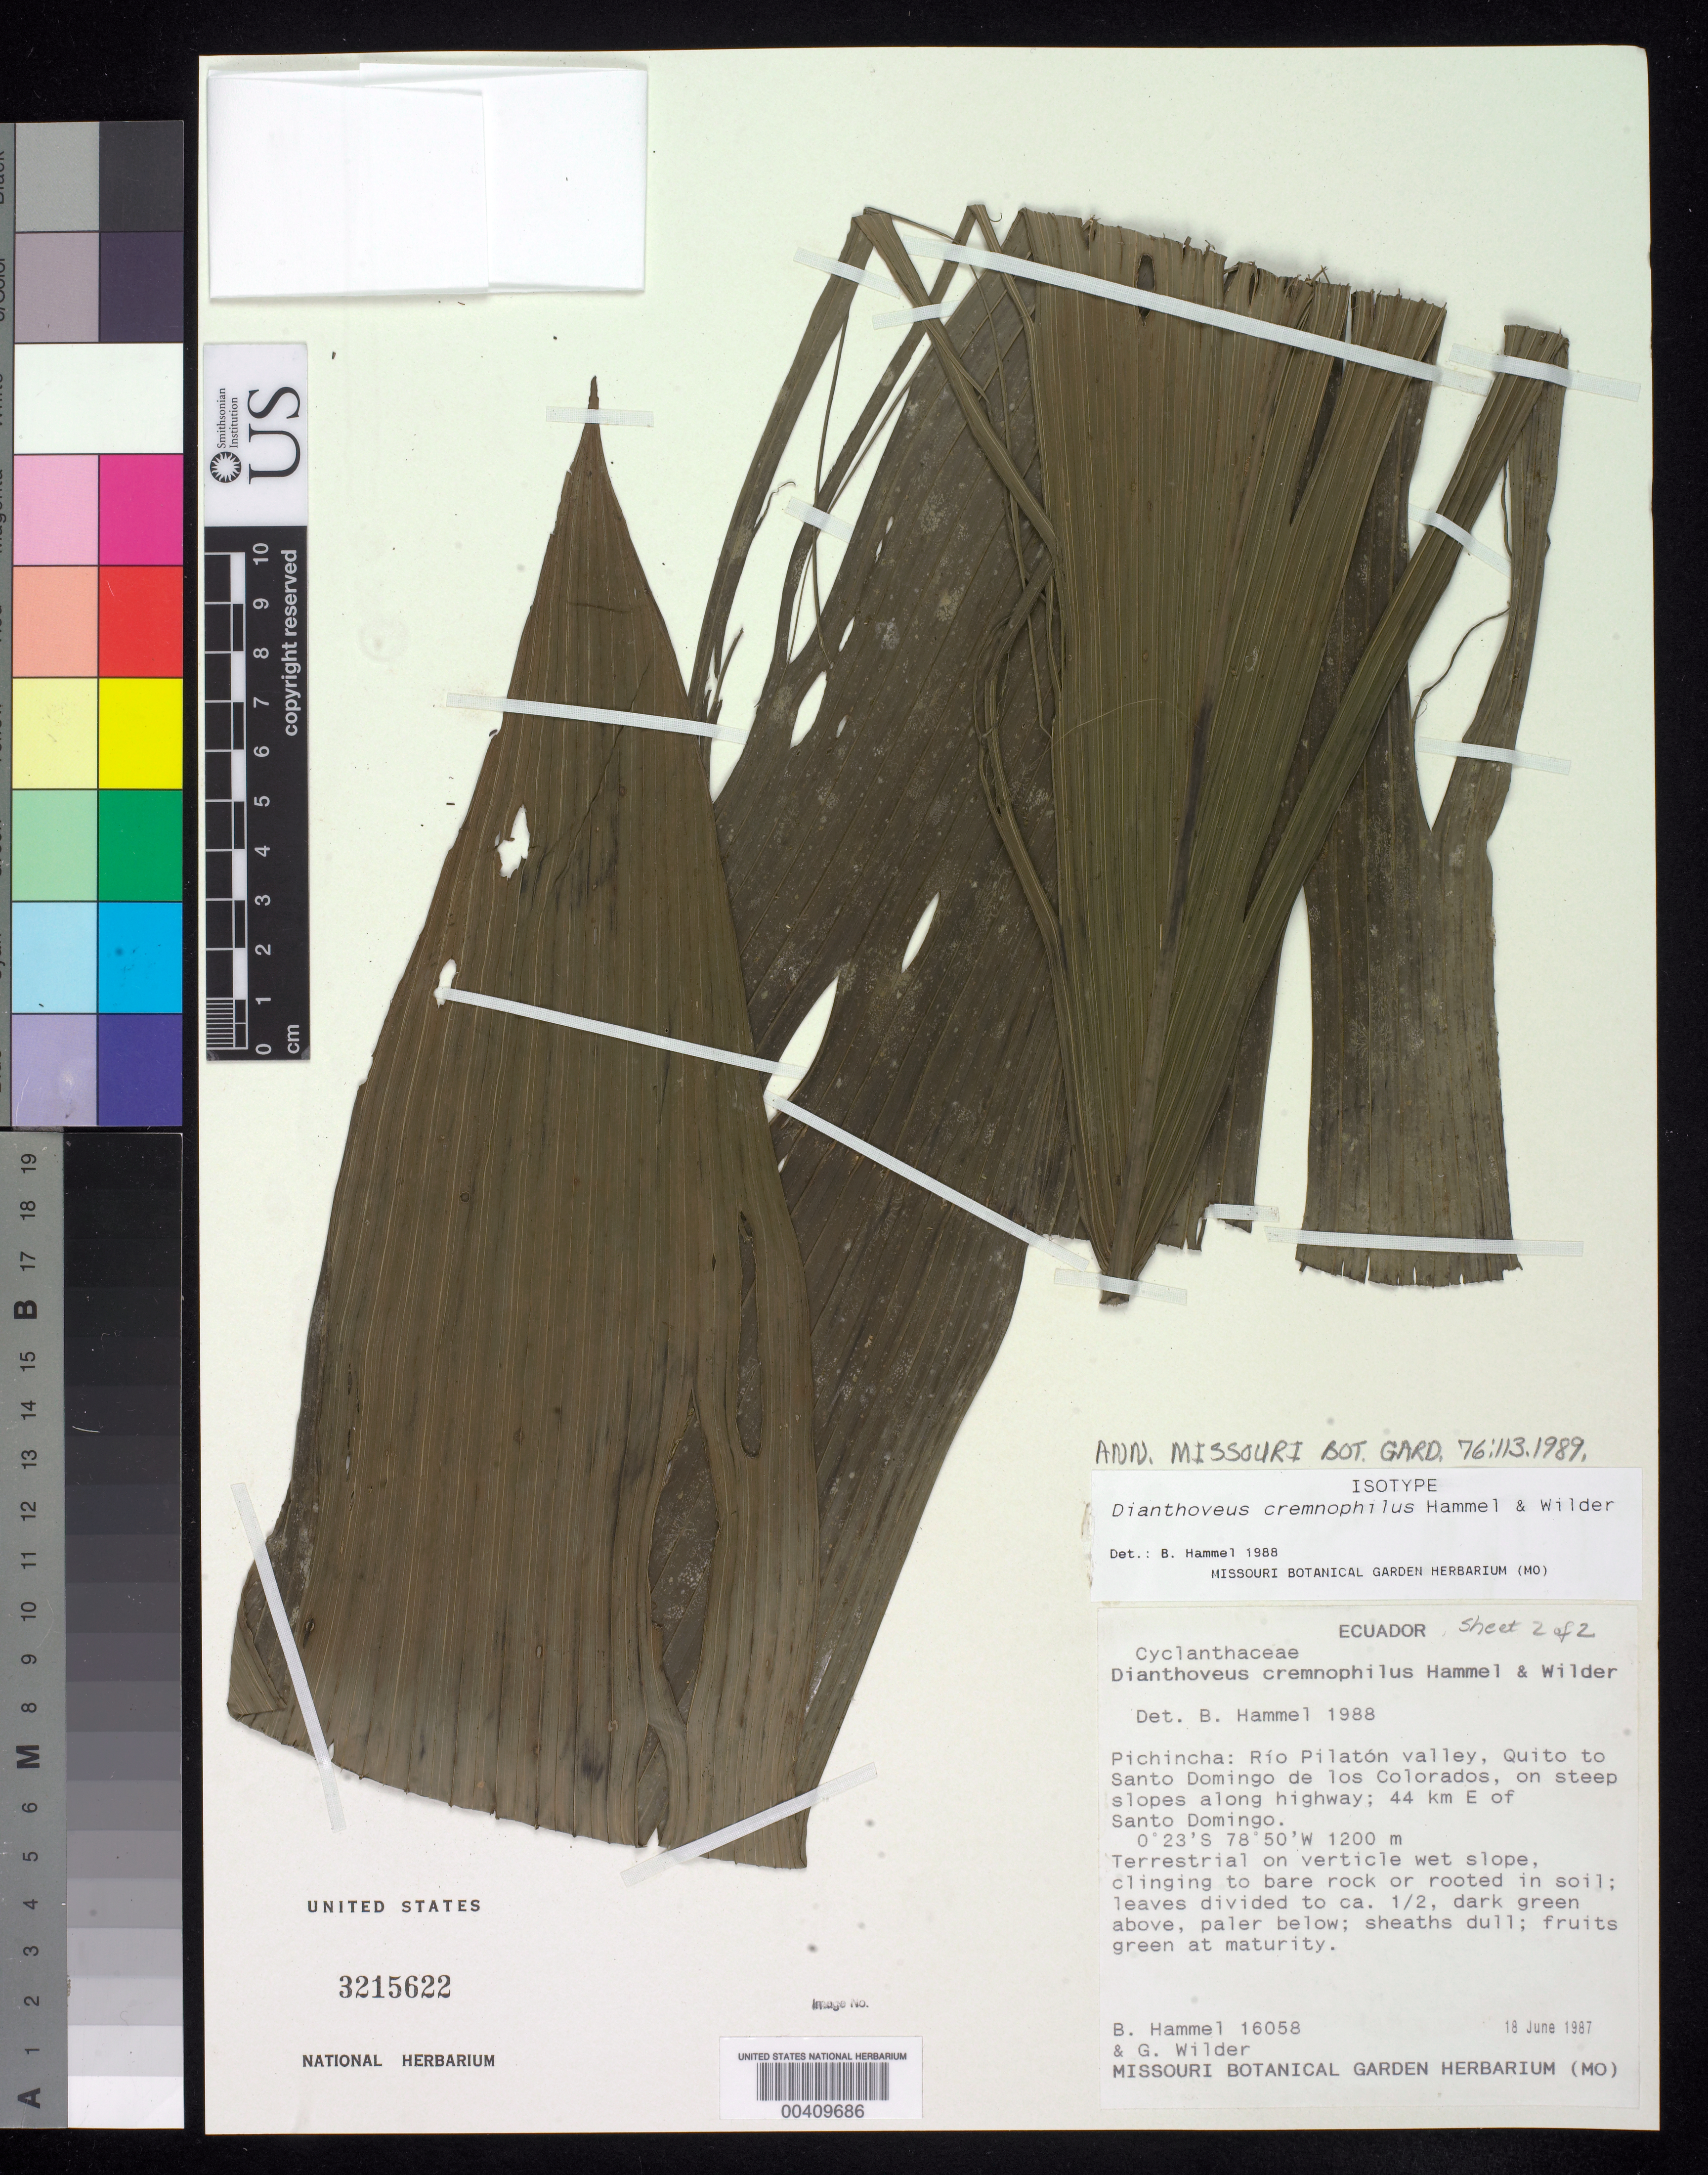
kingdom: Plantae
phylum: Tracheophyta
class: Liliopsida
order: Pandanales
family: Cyclanthaceae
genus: Dianthoveus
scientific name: Dianthoveus cremnophilus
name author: Hammel & Wilder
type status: Isotype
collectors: B. Hammel & G. Wilder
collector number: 16058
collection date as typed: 18 Jun 1987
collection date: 1987-06-18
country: Ecuador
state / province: Pichincha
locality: Rio Pilaton Valley, Quito to Santo Domingo de los Colorados, slopes along highway, 44 km E of Santo Domingo.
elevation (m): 1200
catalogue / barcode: US 3215622